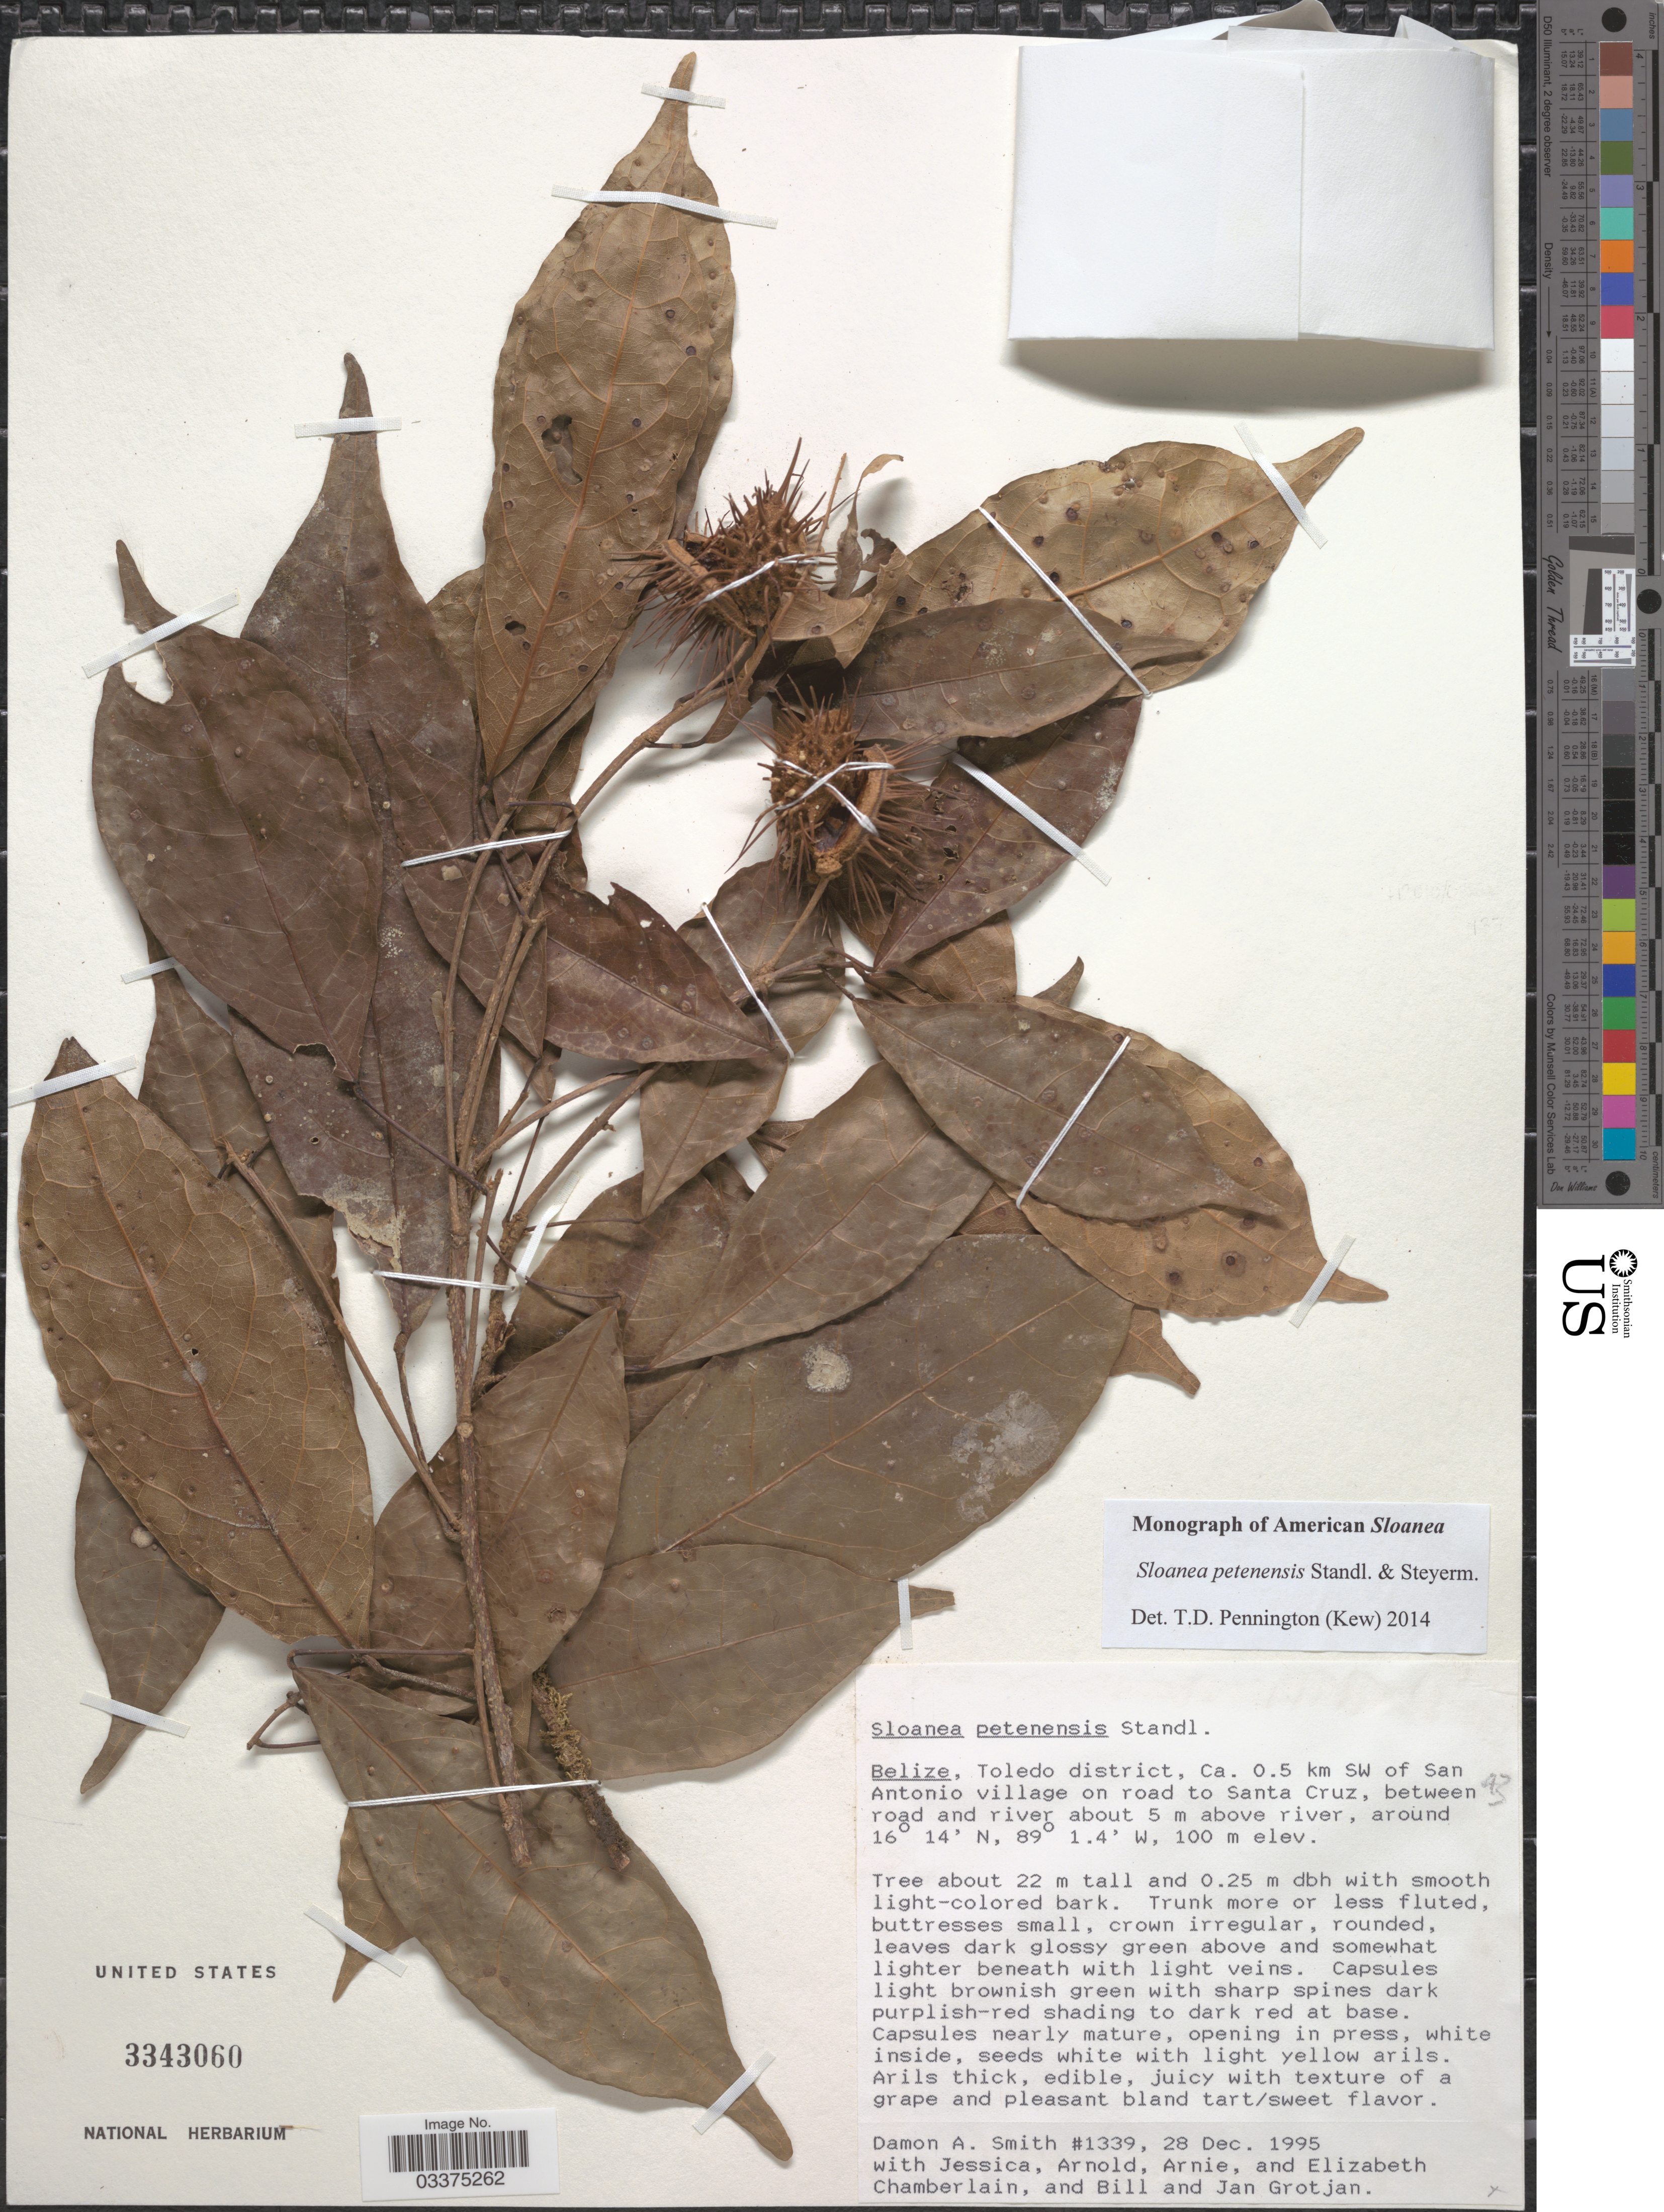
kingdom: Plantae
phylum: Tracheophyta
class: Magnoliopsida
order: Oxalidales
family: Elaeocarpaceae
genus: Sloanea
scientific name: Sloanea petenensis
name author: Standl. & Steyerm.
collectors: D. A. Smith, J. Chamberlain, A. Chamberlain, A. Chamberlain & et al.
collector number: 1339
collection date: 1995-12-28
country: Belize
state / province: Toledo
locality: Ca. 0.5 km SW of San Antonio village on road to Santa Cruz, between road and river about 5 m above river.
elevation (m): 100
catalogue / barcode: US 3343060